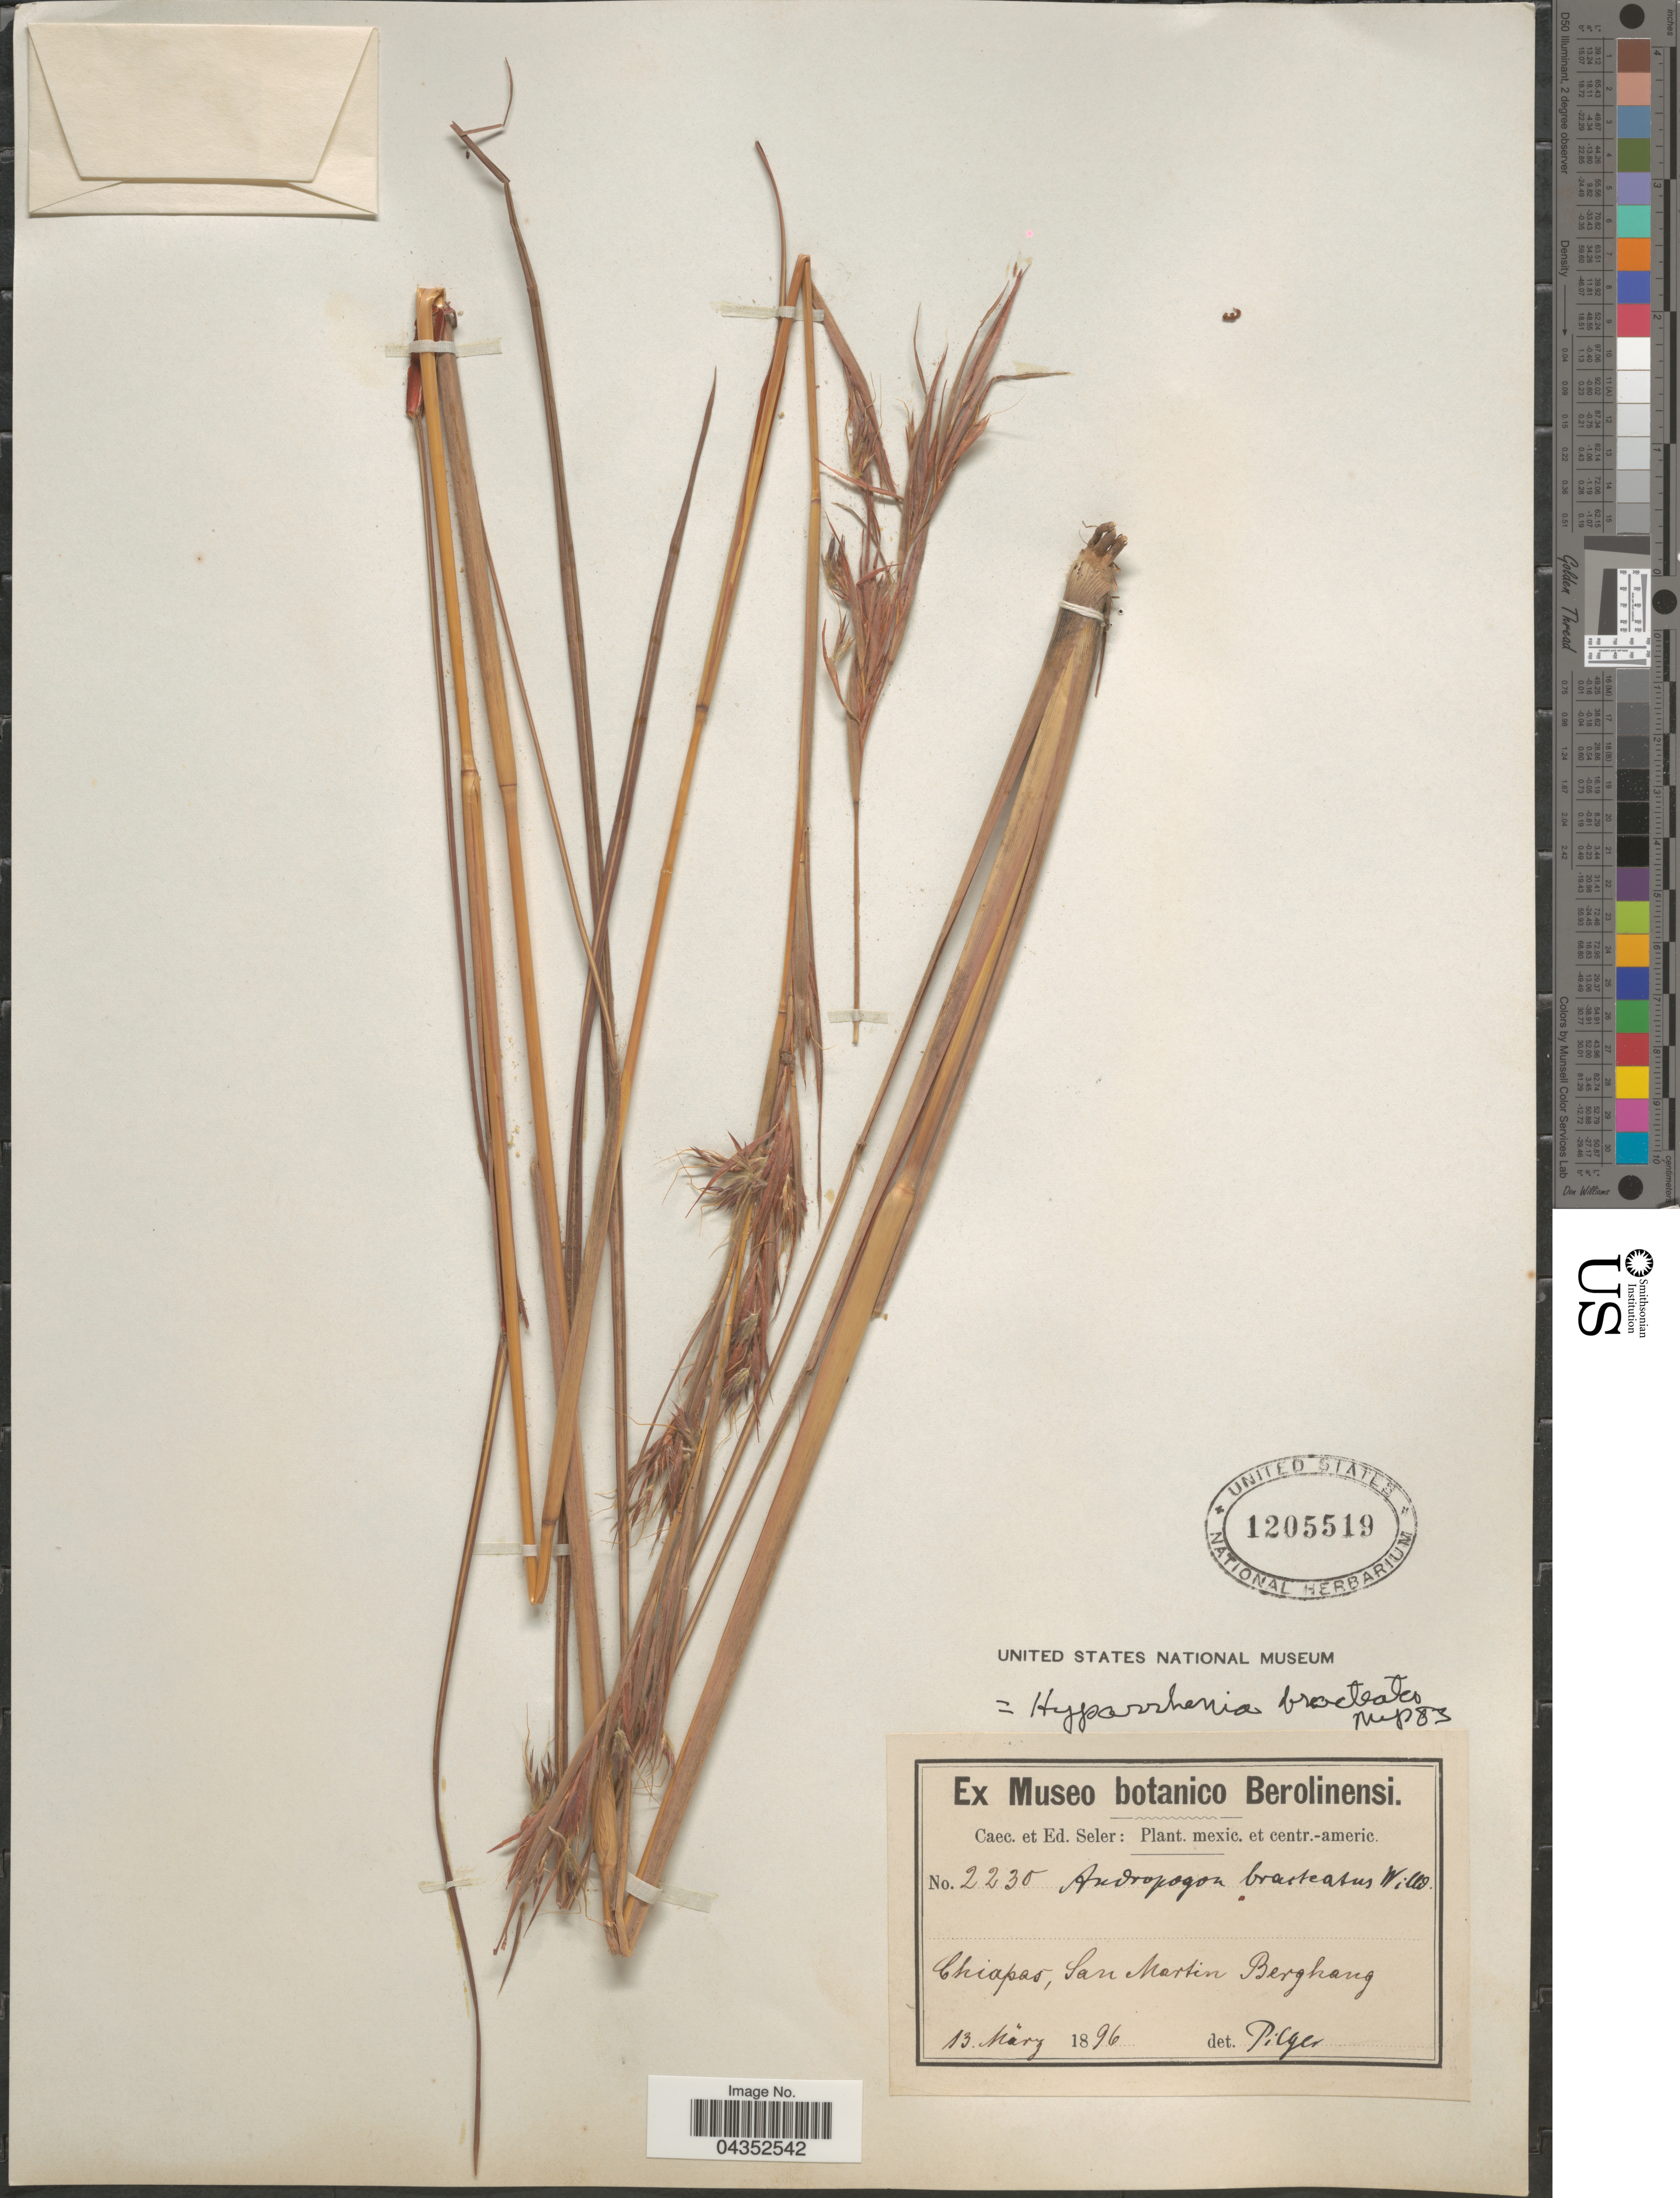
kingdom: Plantae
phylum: Tracheophyta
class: Liliopsida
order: Poales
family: Poaceae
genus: Hyparrhenia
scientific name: Hyparrhenia bracteata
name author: (Humb. & Bonpl.) Stapf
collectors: ex Caec. et Ed Seler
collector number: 2230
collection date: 1896-03-13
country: Mexico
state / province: Chiapas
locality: Mexic. et centr.-americ. San Martin Berghang.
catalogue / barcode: US 1205519